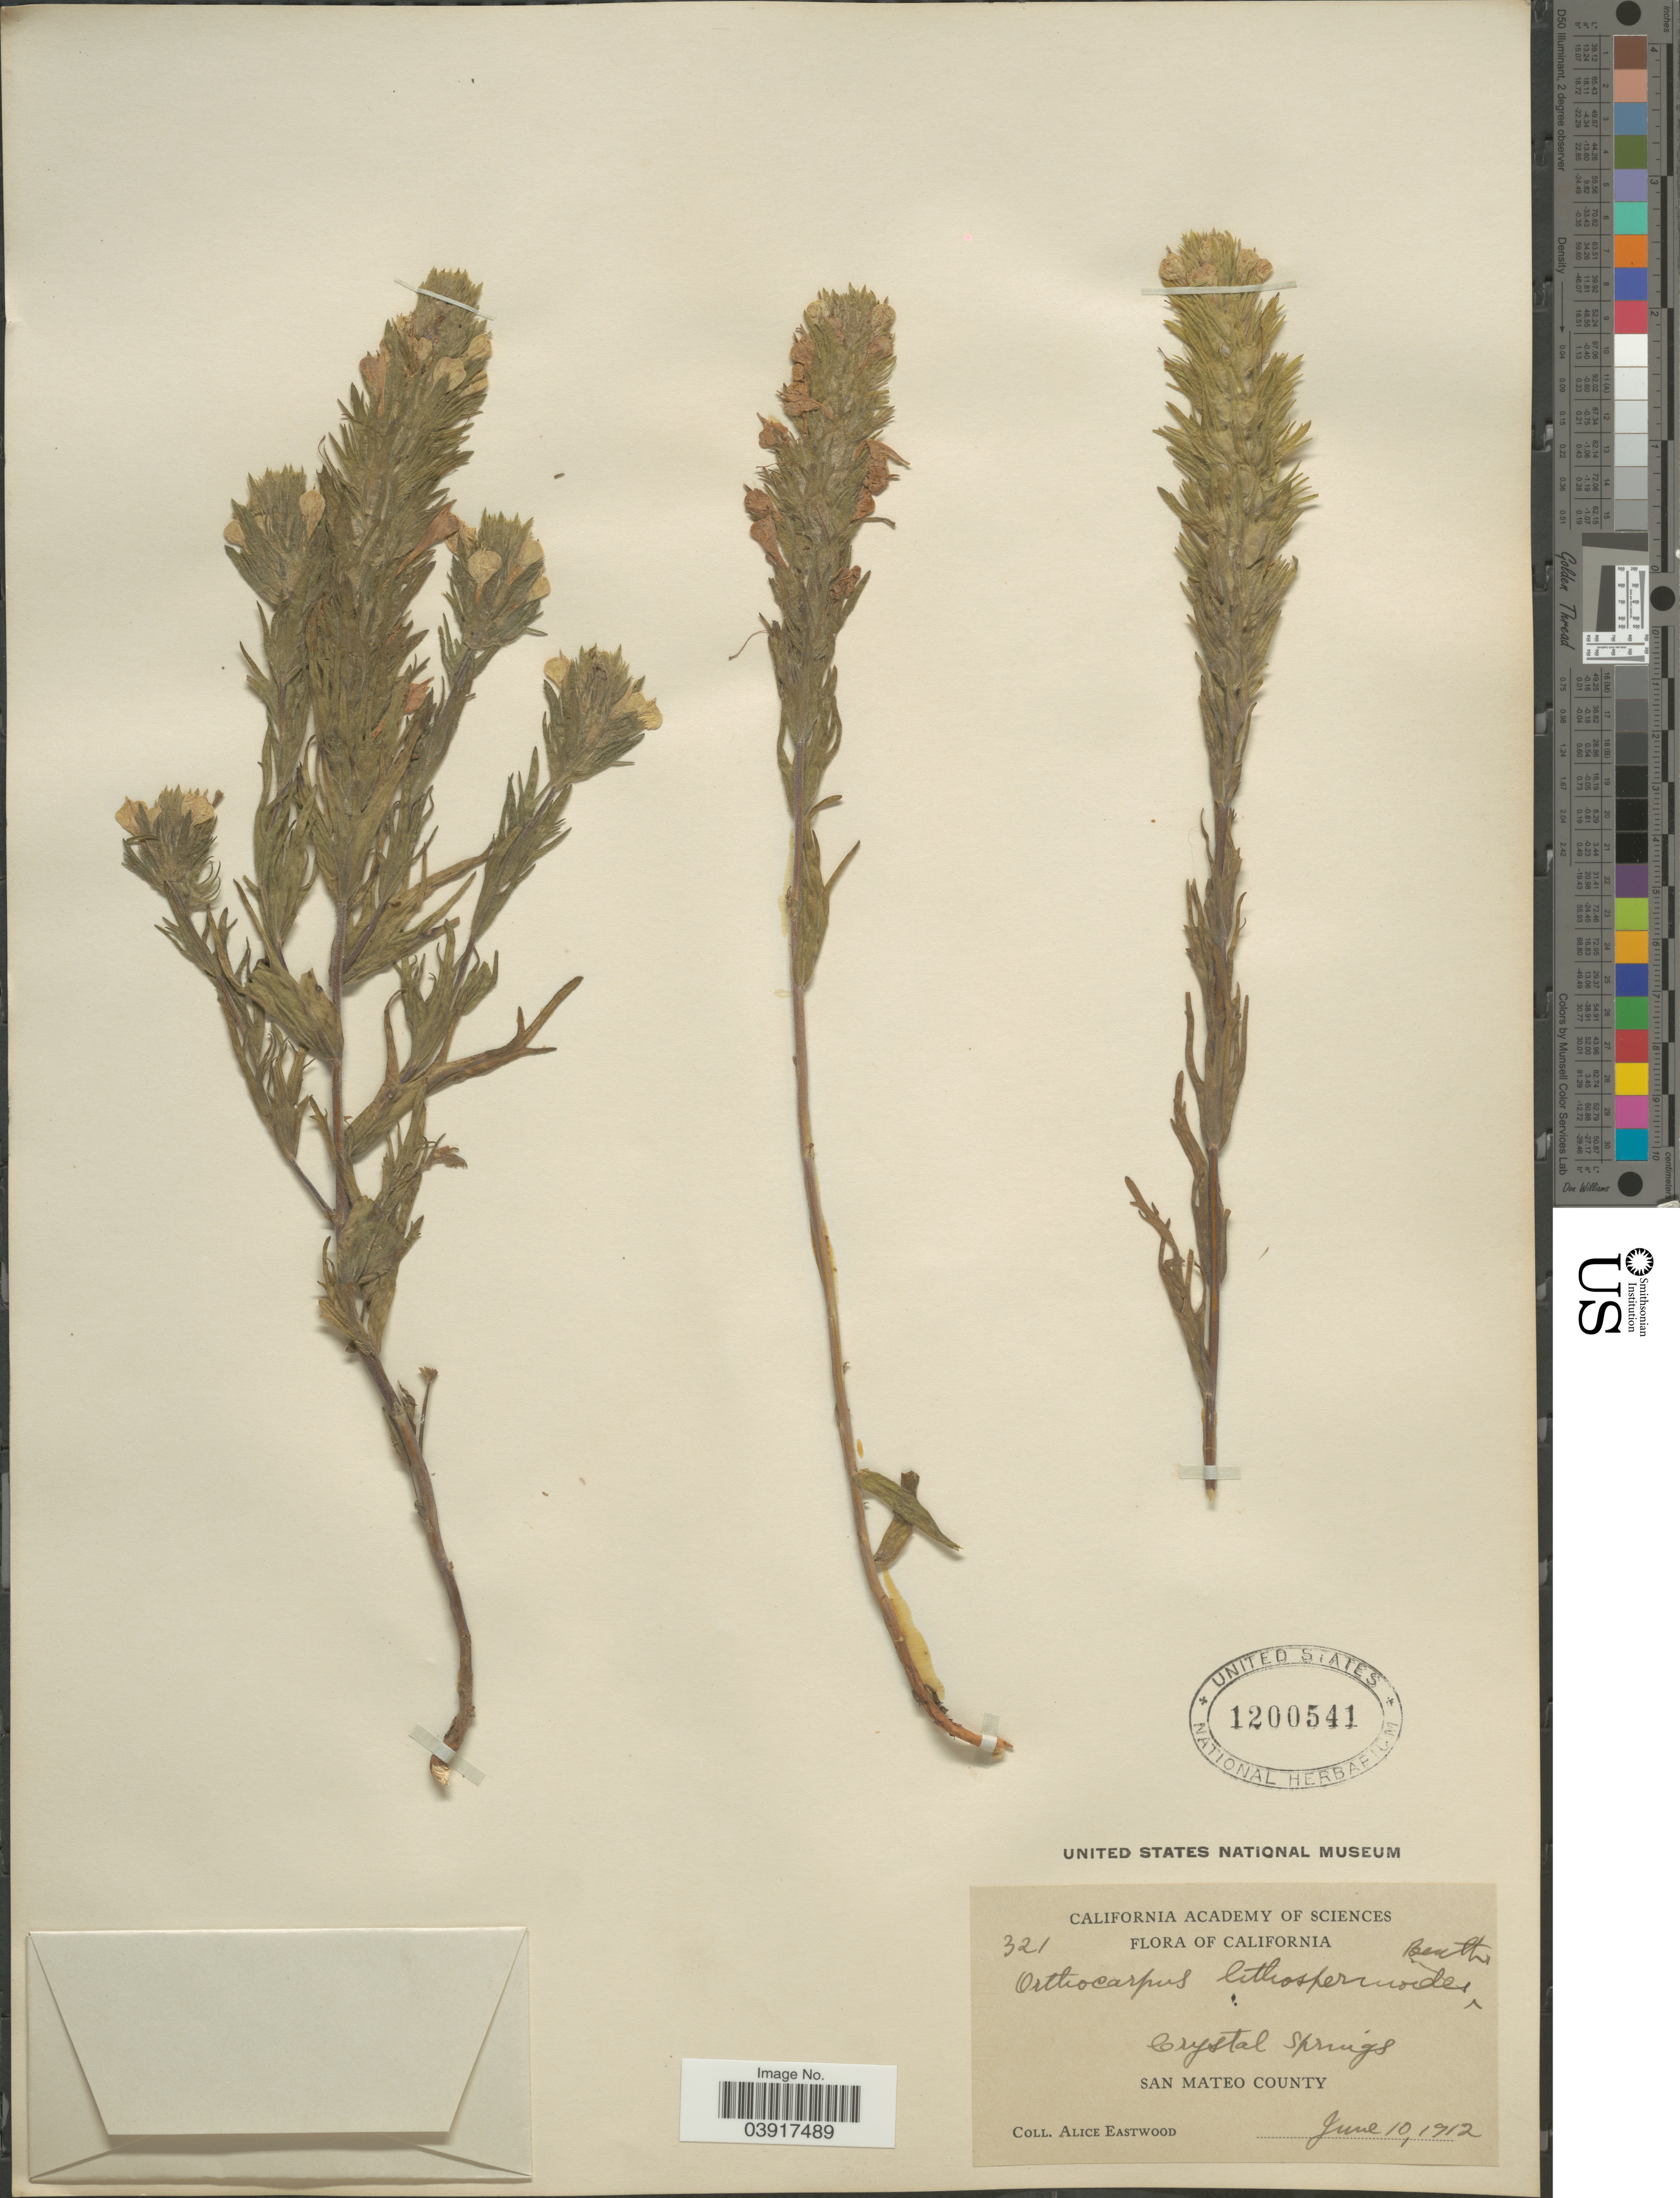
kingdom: Plantae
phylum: Tracheophyta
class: Magnoliopsida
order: Lamiales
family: Orobanchaceae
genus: Orthocarpus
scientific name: Orthocarpus lithospermoides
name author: Benth.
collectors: A. Eastwood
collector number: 321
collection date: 1912-06-10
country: United States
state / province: California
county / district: San Mateo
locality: Crystal Springs, San Mateo County.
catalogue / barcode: US 1200541